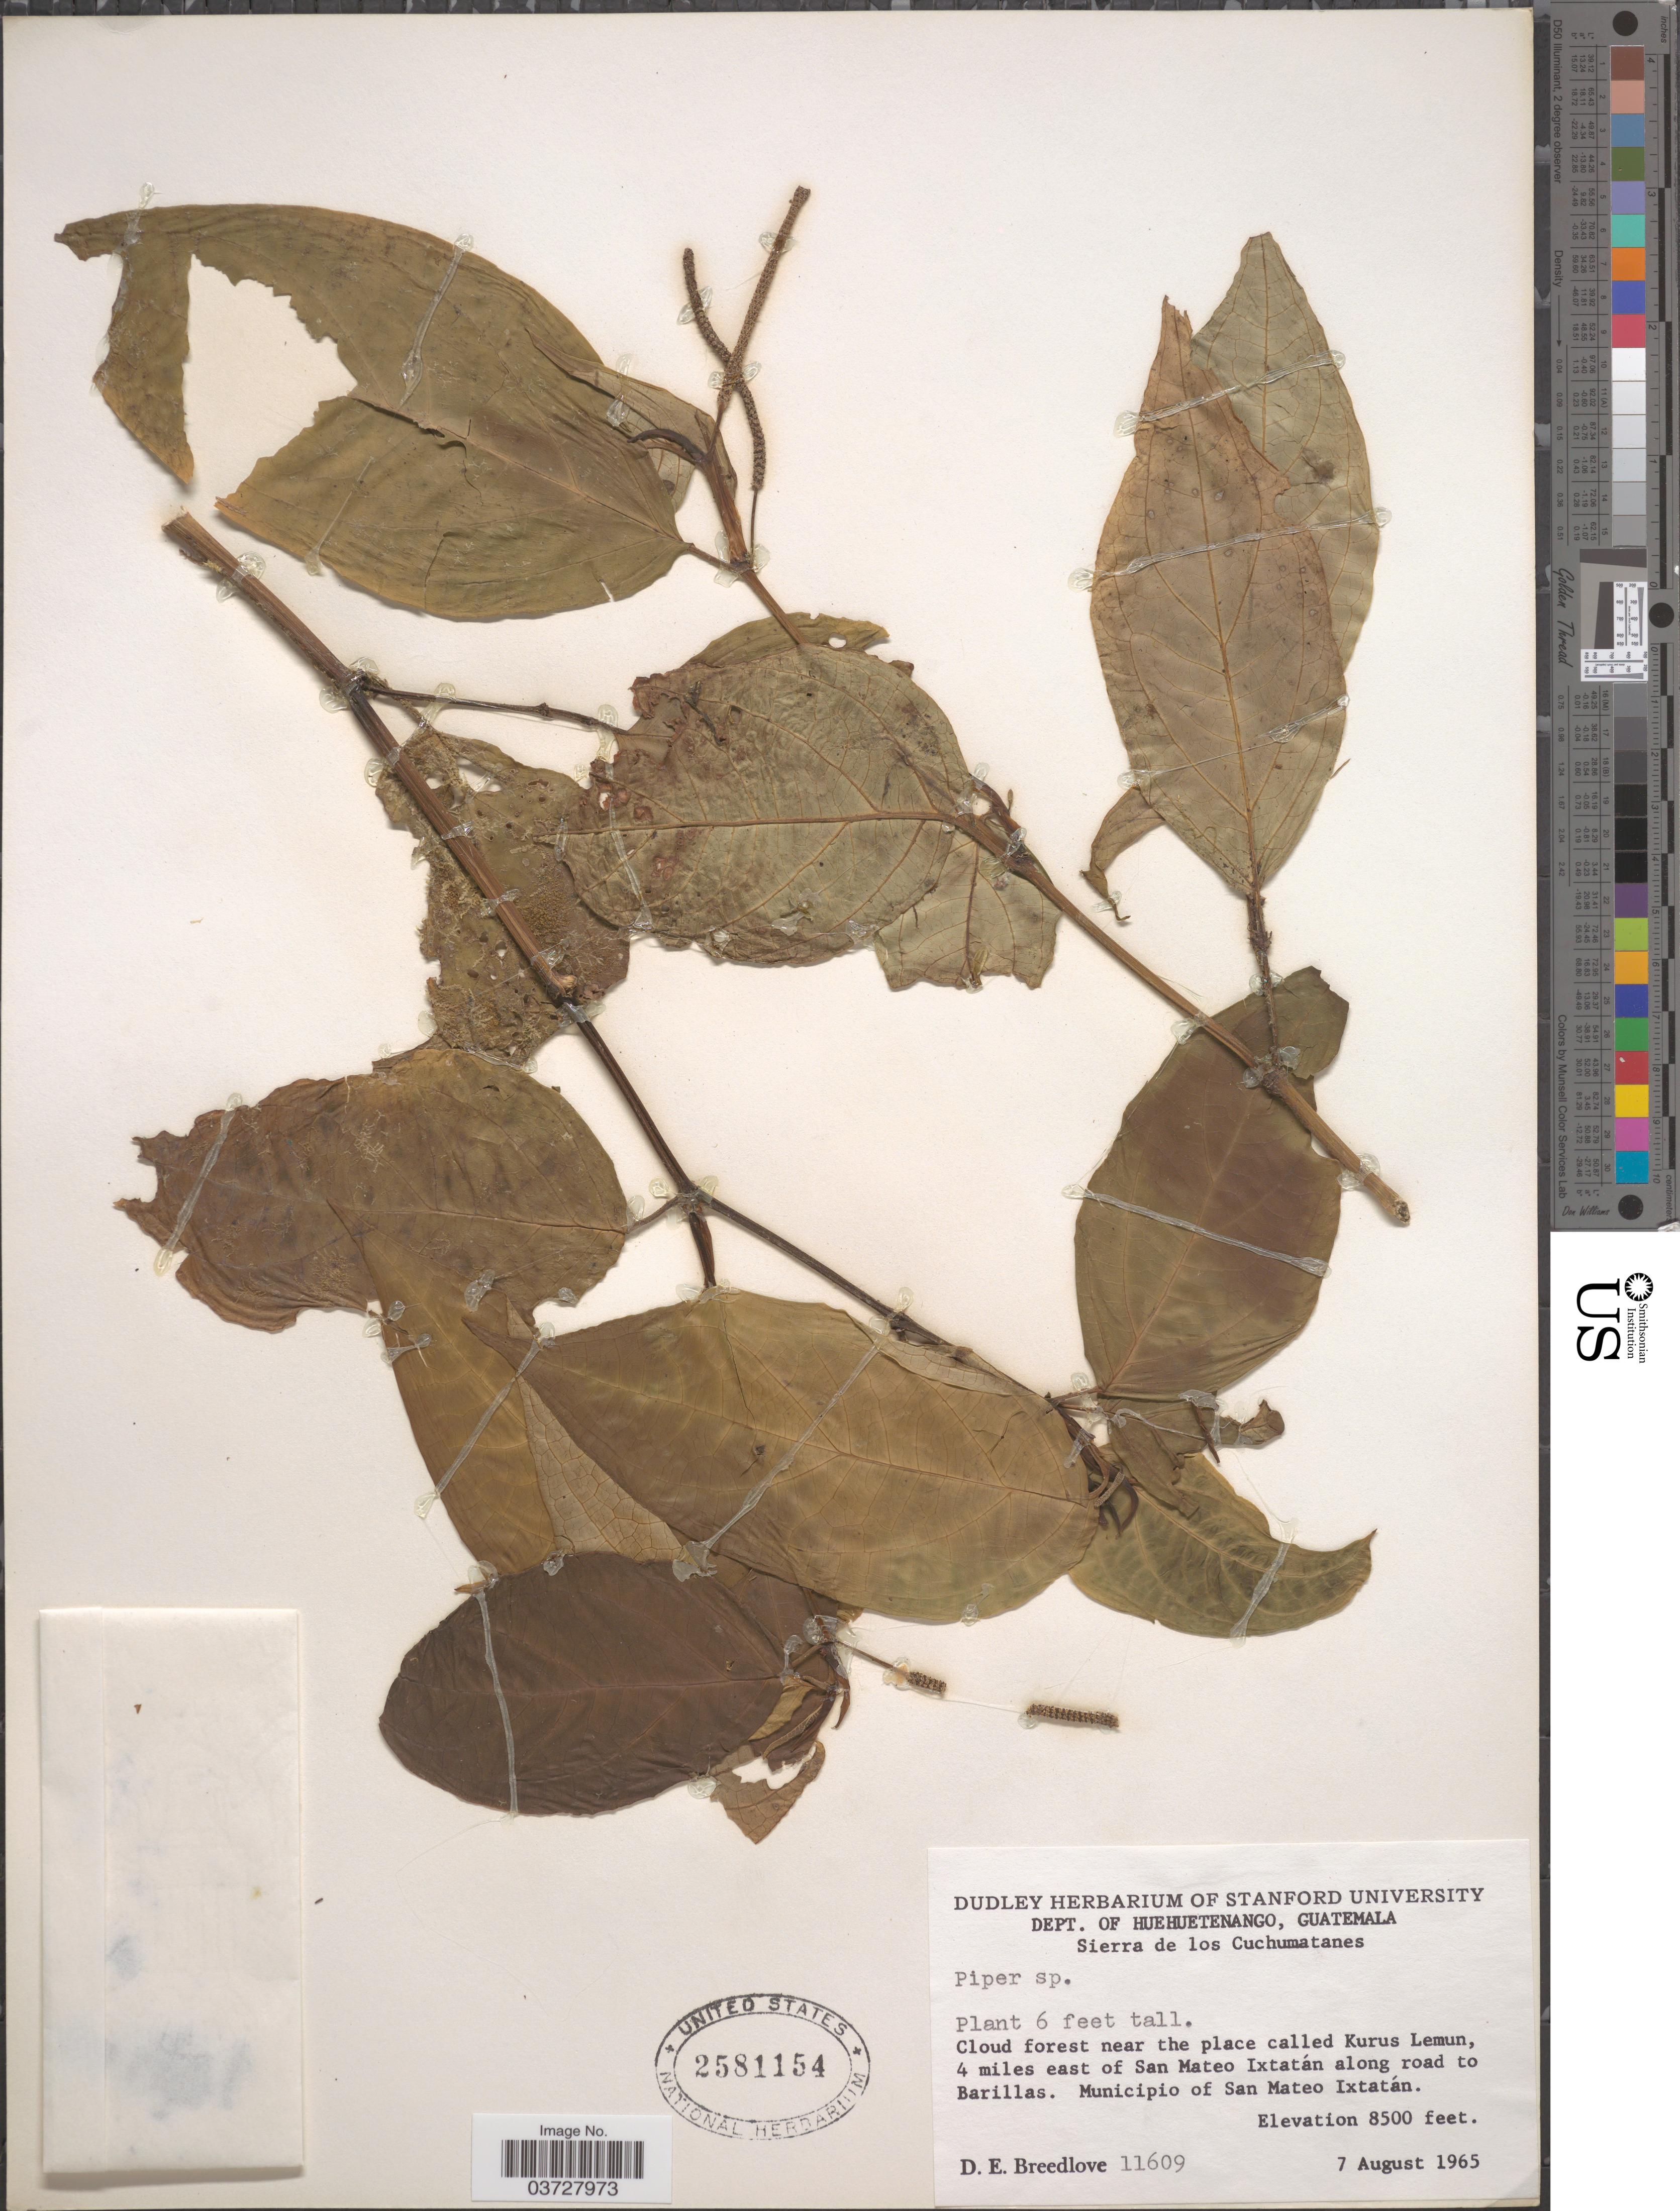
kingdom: Plantae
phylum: Tracheophyta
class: Magnoliopsida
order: Piperales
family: Piperaceae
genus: Piper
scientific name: Piper sp.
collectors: D. E. Breedlove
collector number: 11609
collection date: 1965-08-07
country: Guatemala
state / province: Huehuetenango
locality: Dept. of Huehuetenango. Sierra de los Cuchumatanes. Near the place called Kurus Lemun, 4 miles east of San Mateo Ixtatán along road to Barillas. Municipio of San Mateo Ixtatán.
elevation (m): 2591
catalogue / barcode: US 2581154